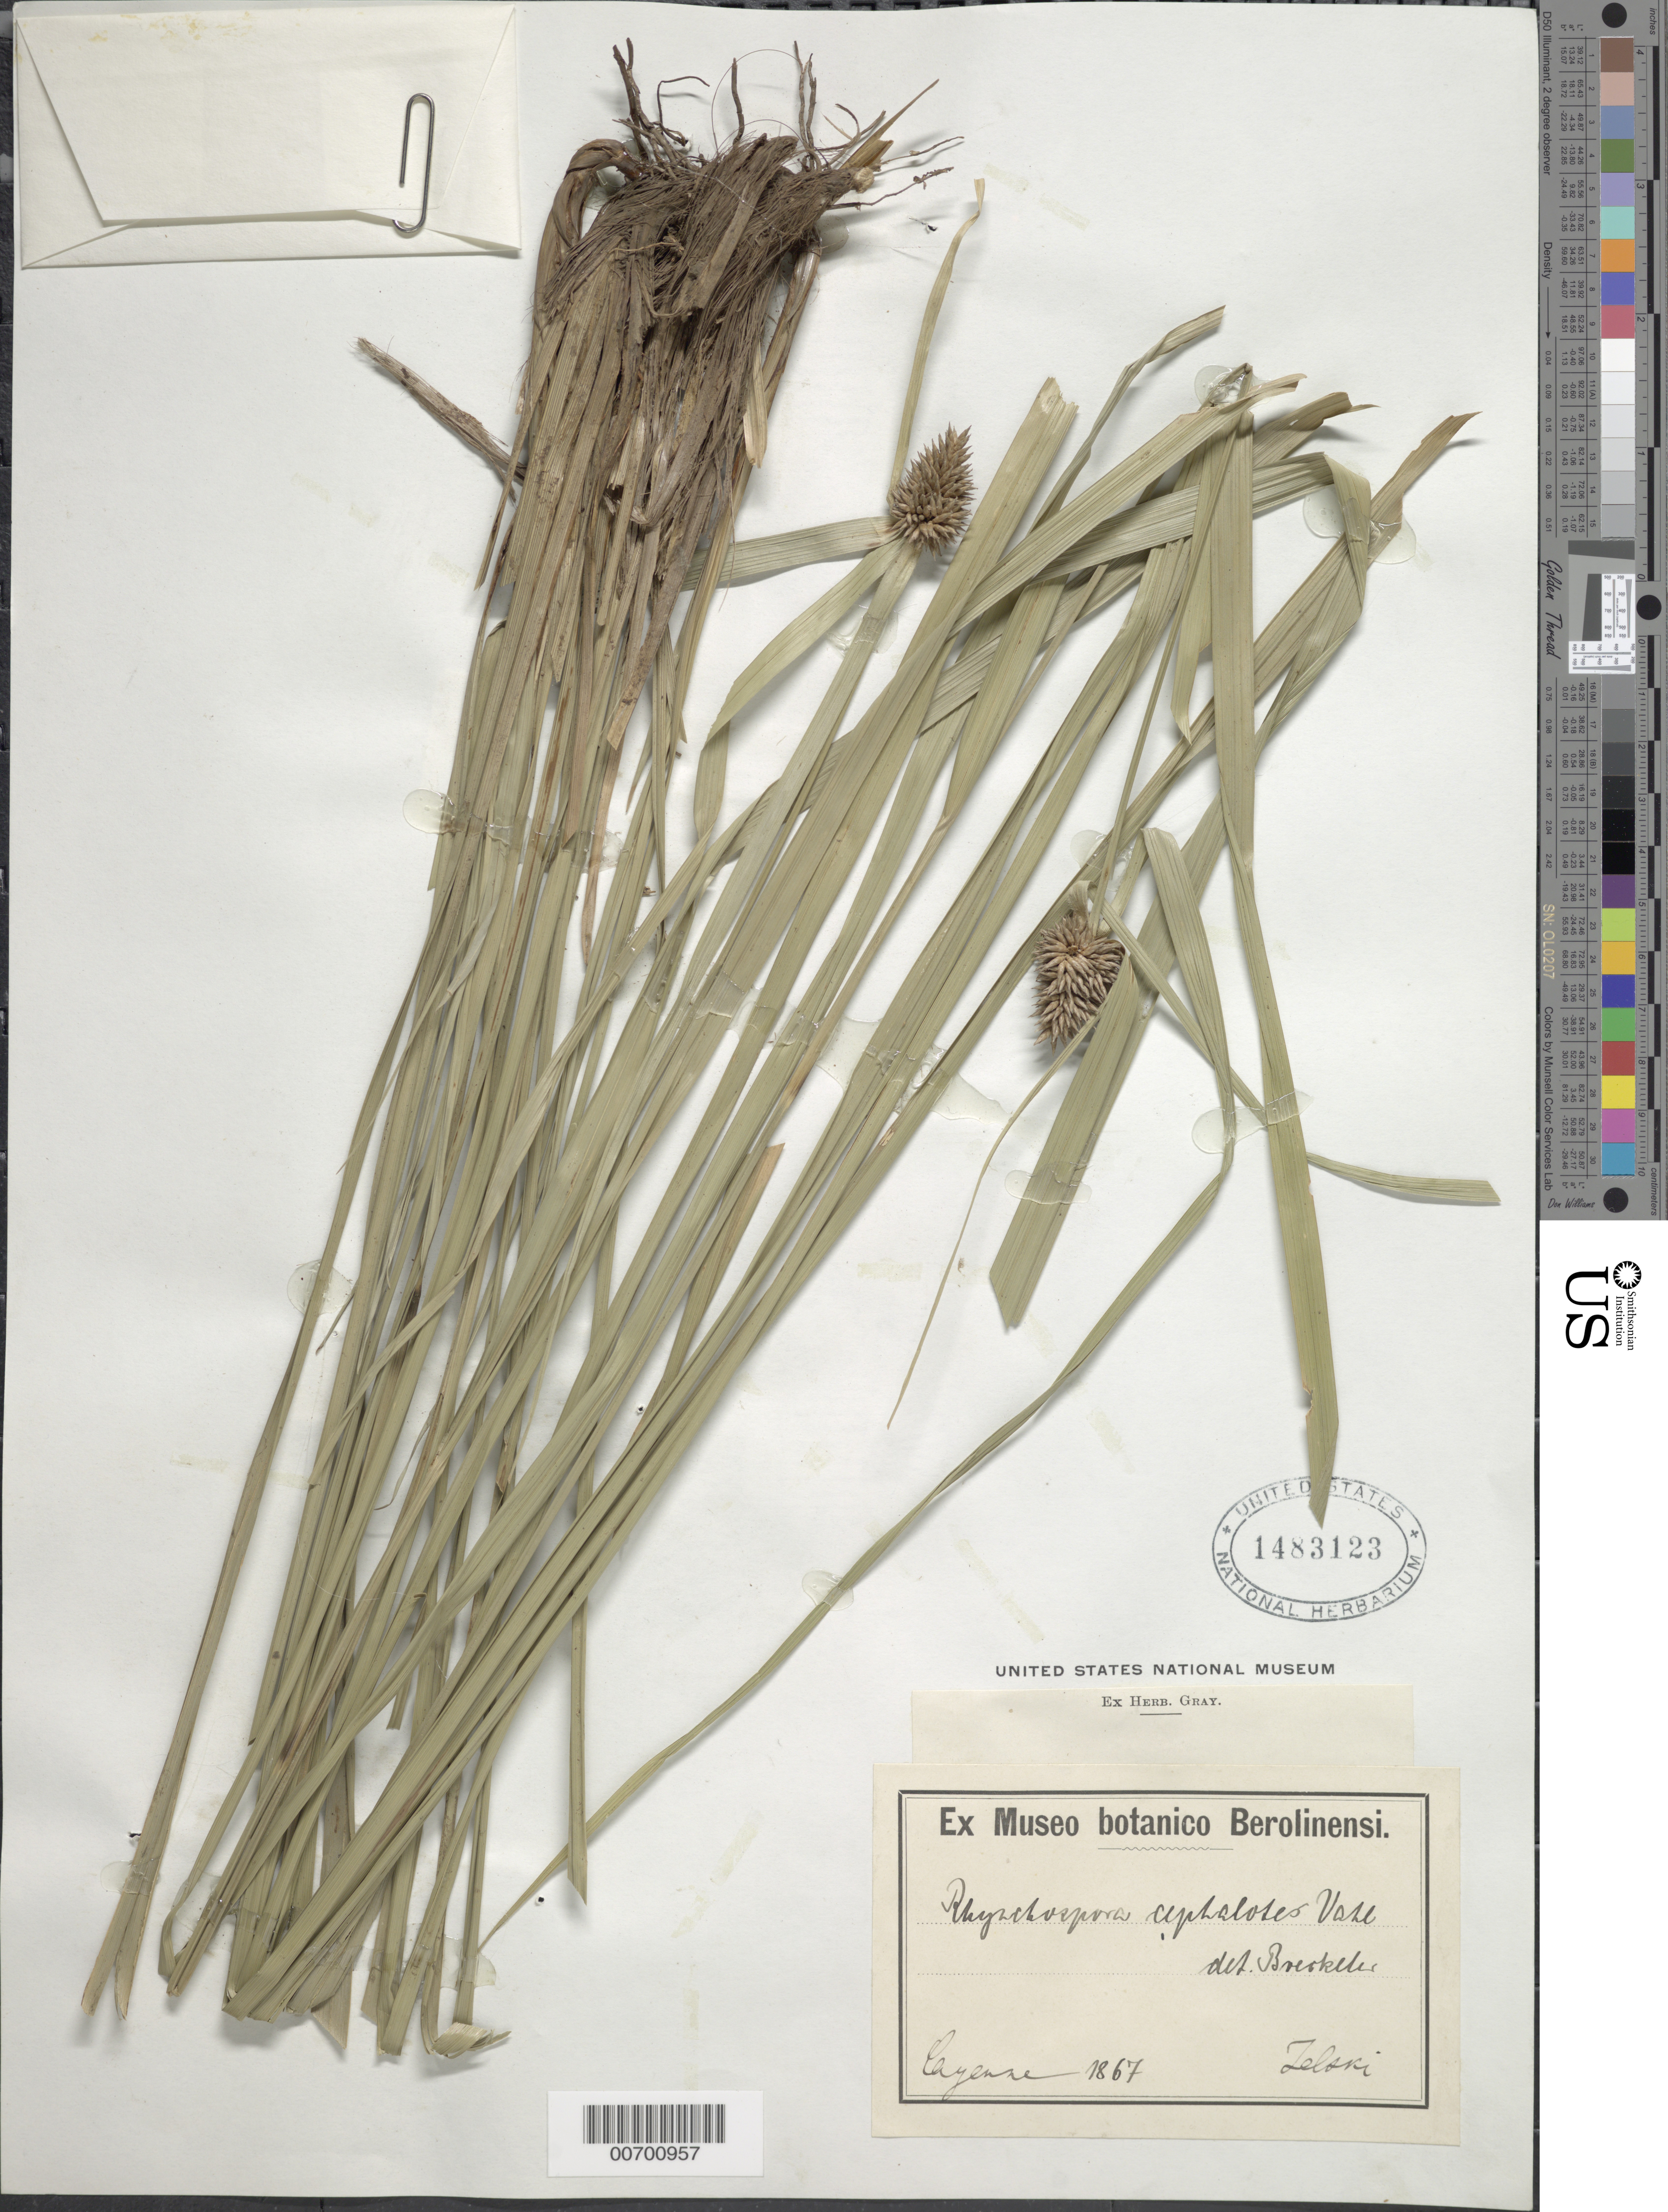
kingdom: Plantae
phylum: Tracheophyta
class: Liliopsida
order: Poales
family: Cyperaceae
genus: Rhynchospora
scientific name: Rhynchospora cephalotes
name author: (L.) Vahl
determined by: Boeckeler, J. O.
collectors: H. Jelski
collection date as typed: s.d.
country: French Guiana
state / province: Cayenne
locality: Cayenne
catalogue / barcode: US 1483123